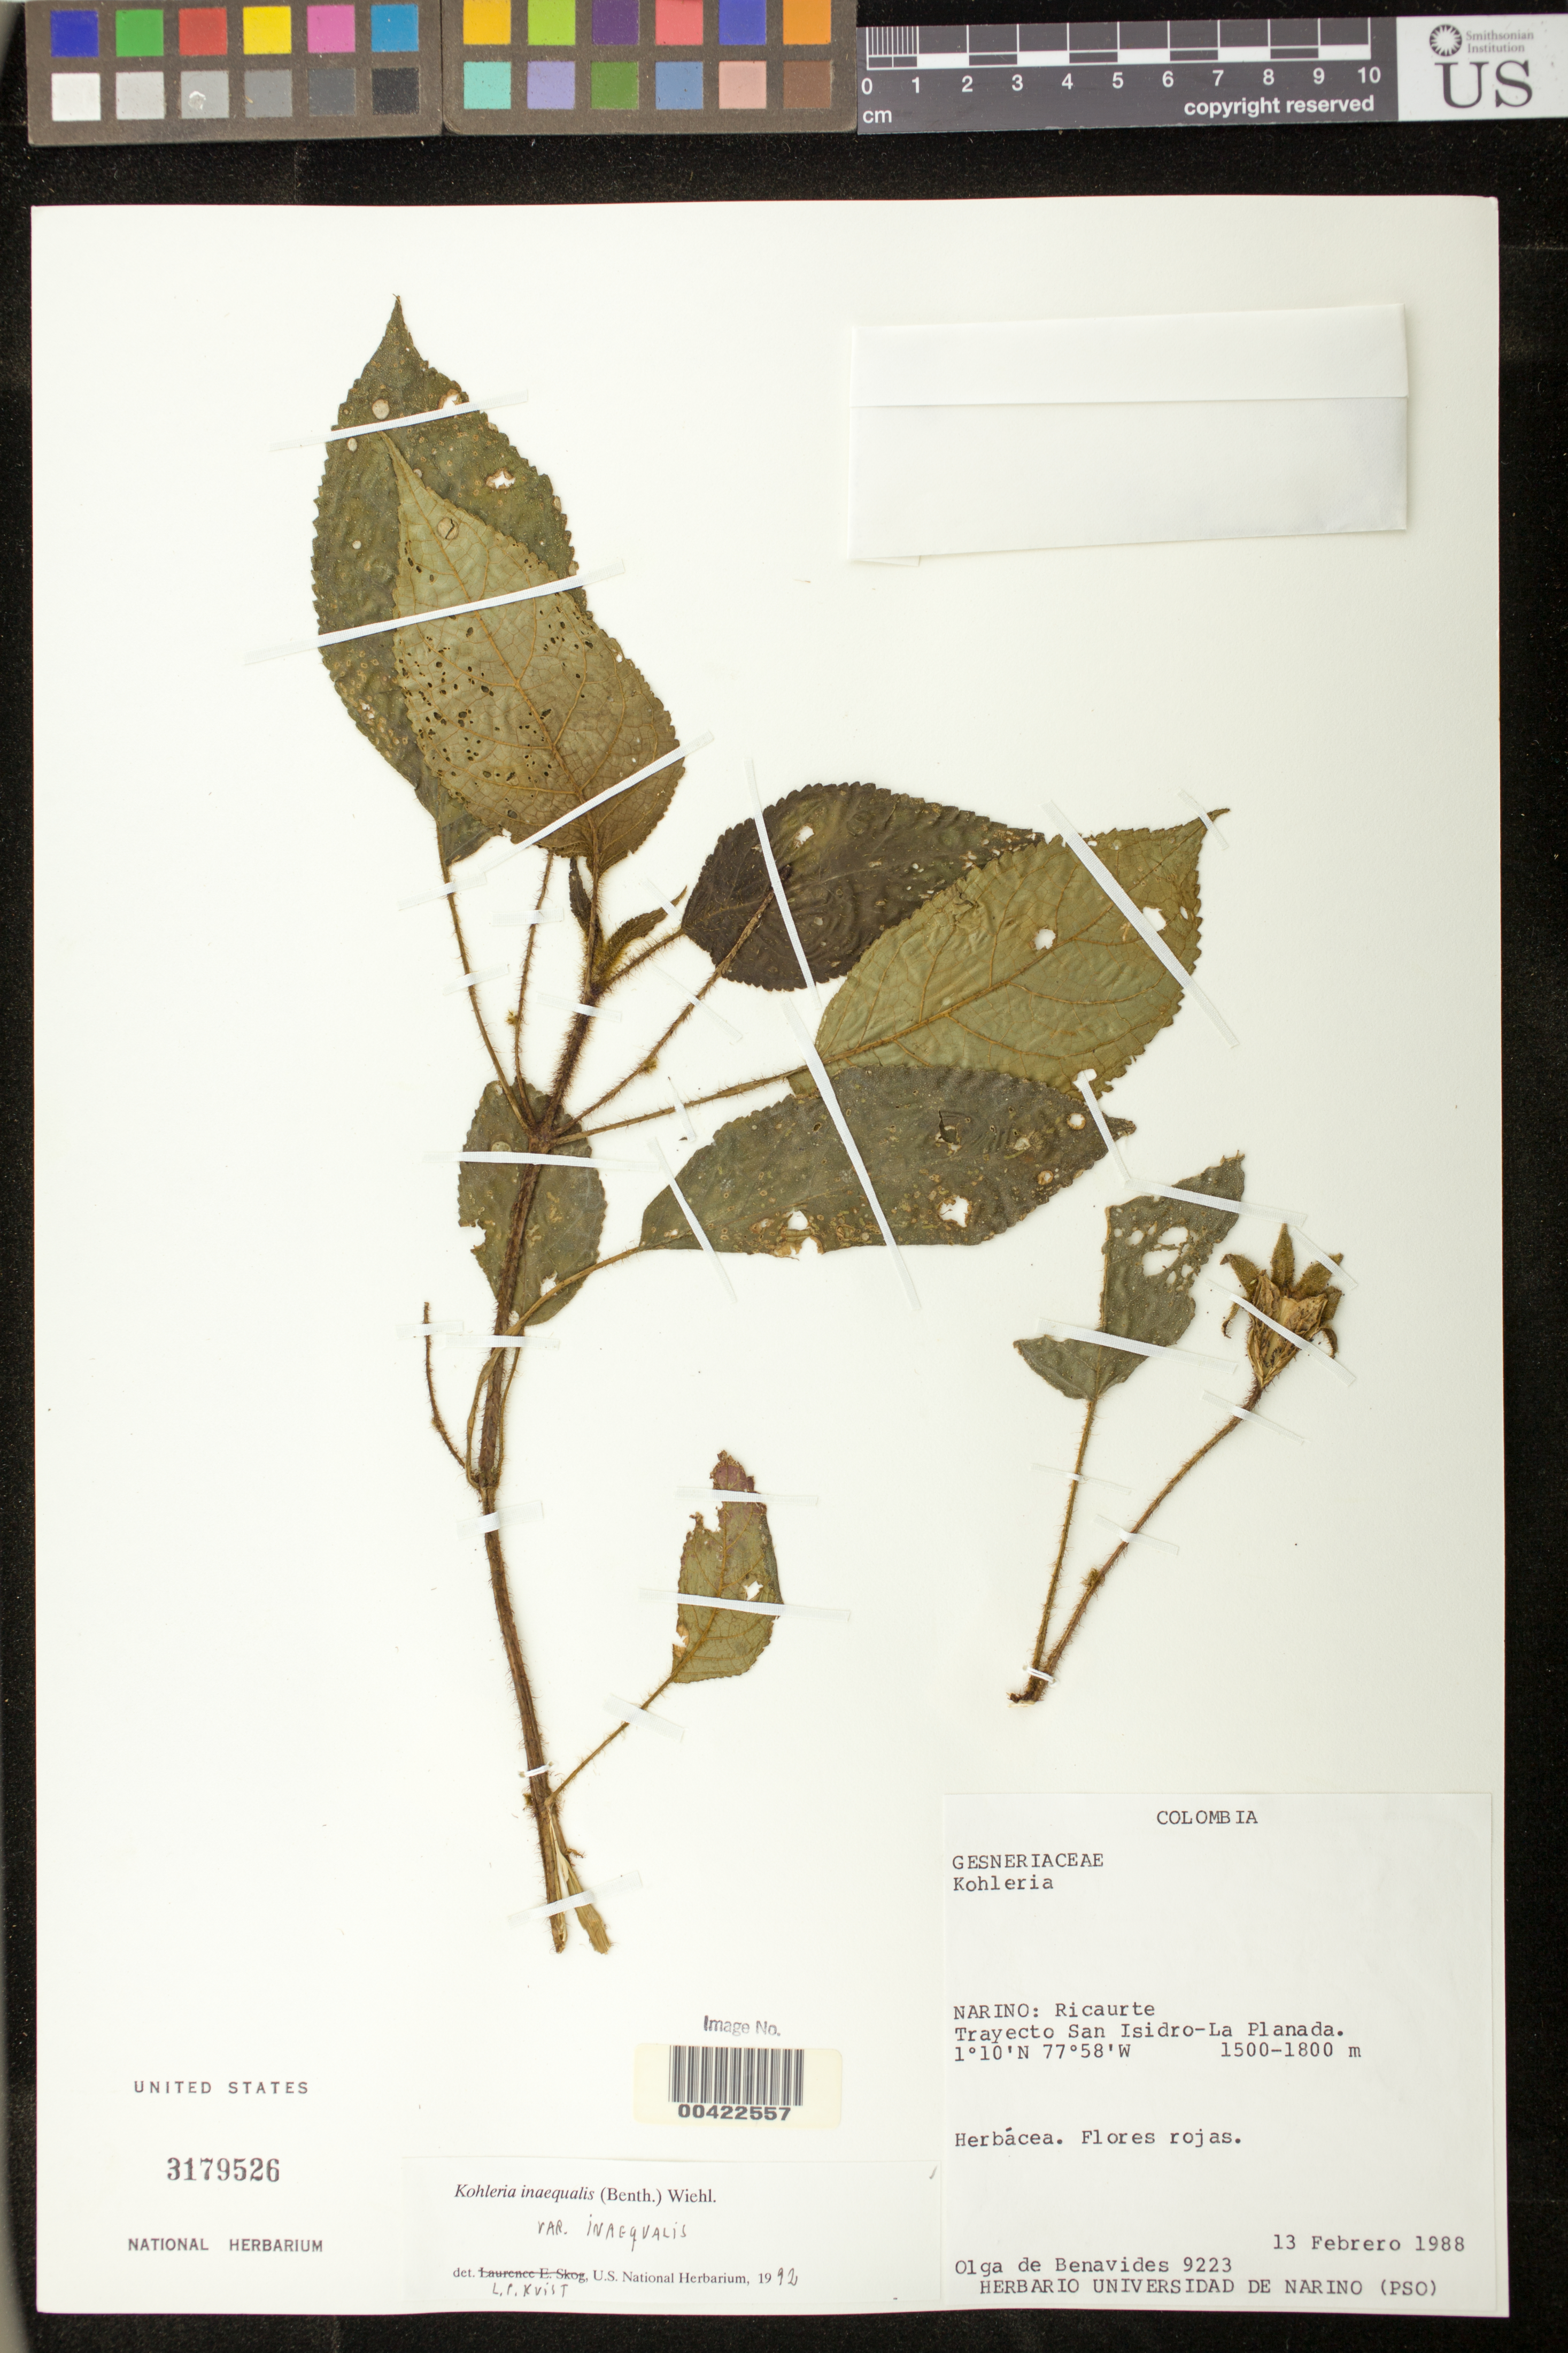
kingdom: Plantae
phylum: Tracheophyta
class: Magnoliopsida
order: Lamiales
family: Gesneriaceae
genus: Kohleria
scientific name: Kohleria inaequalis var. inaequalis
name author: (Benth.) Wiehler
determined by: Skog, Laurence E.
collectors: Olga S. de Benavides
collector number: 9223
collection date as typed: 13 Feb 1988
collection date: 1988-02-13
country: Colombia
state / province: Nariño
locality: Ricaurte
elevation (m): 1500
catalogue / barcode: US 3179526